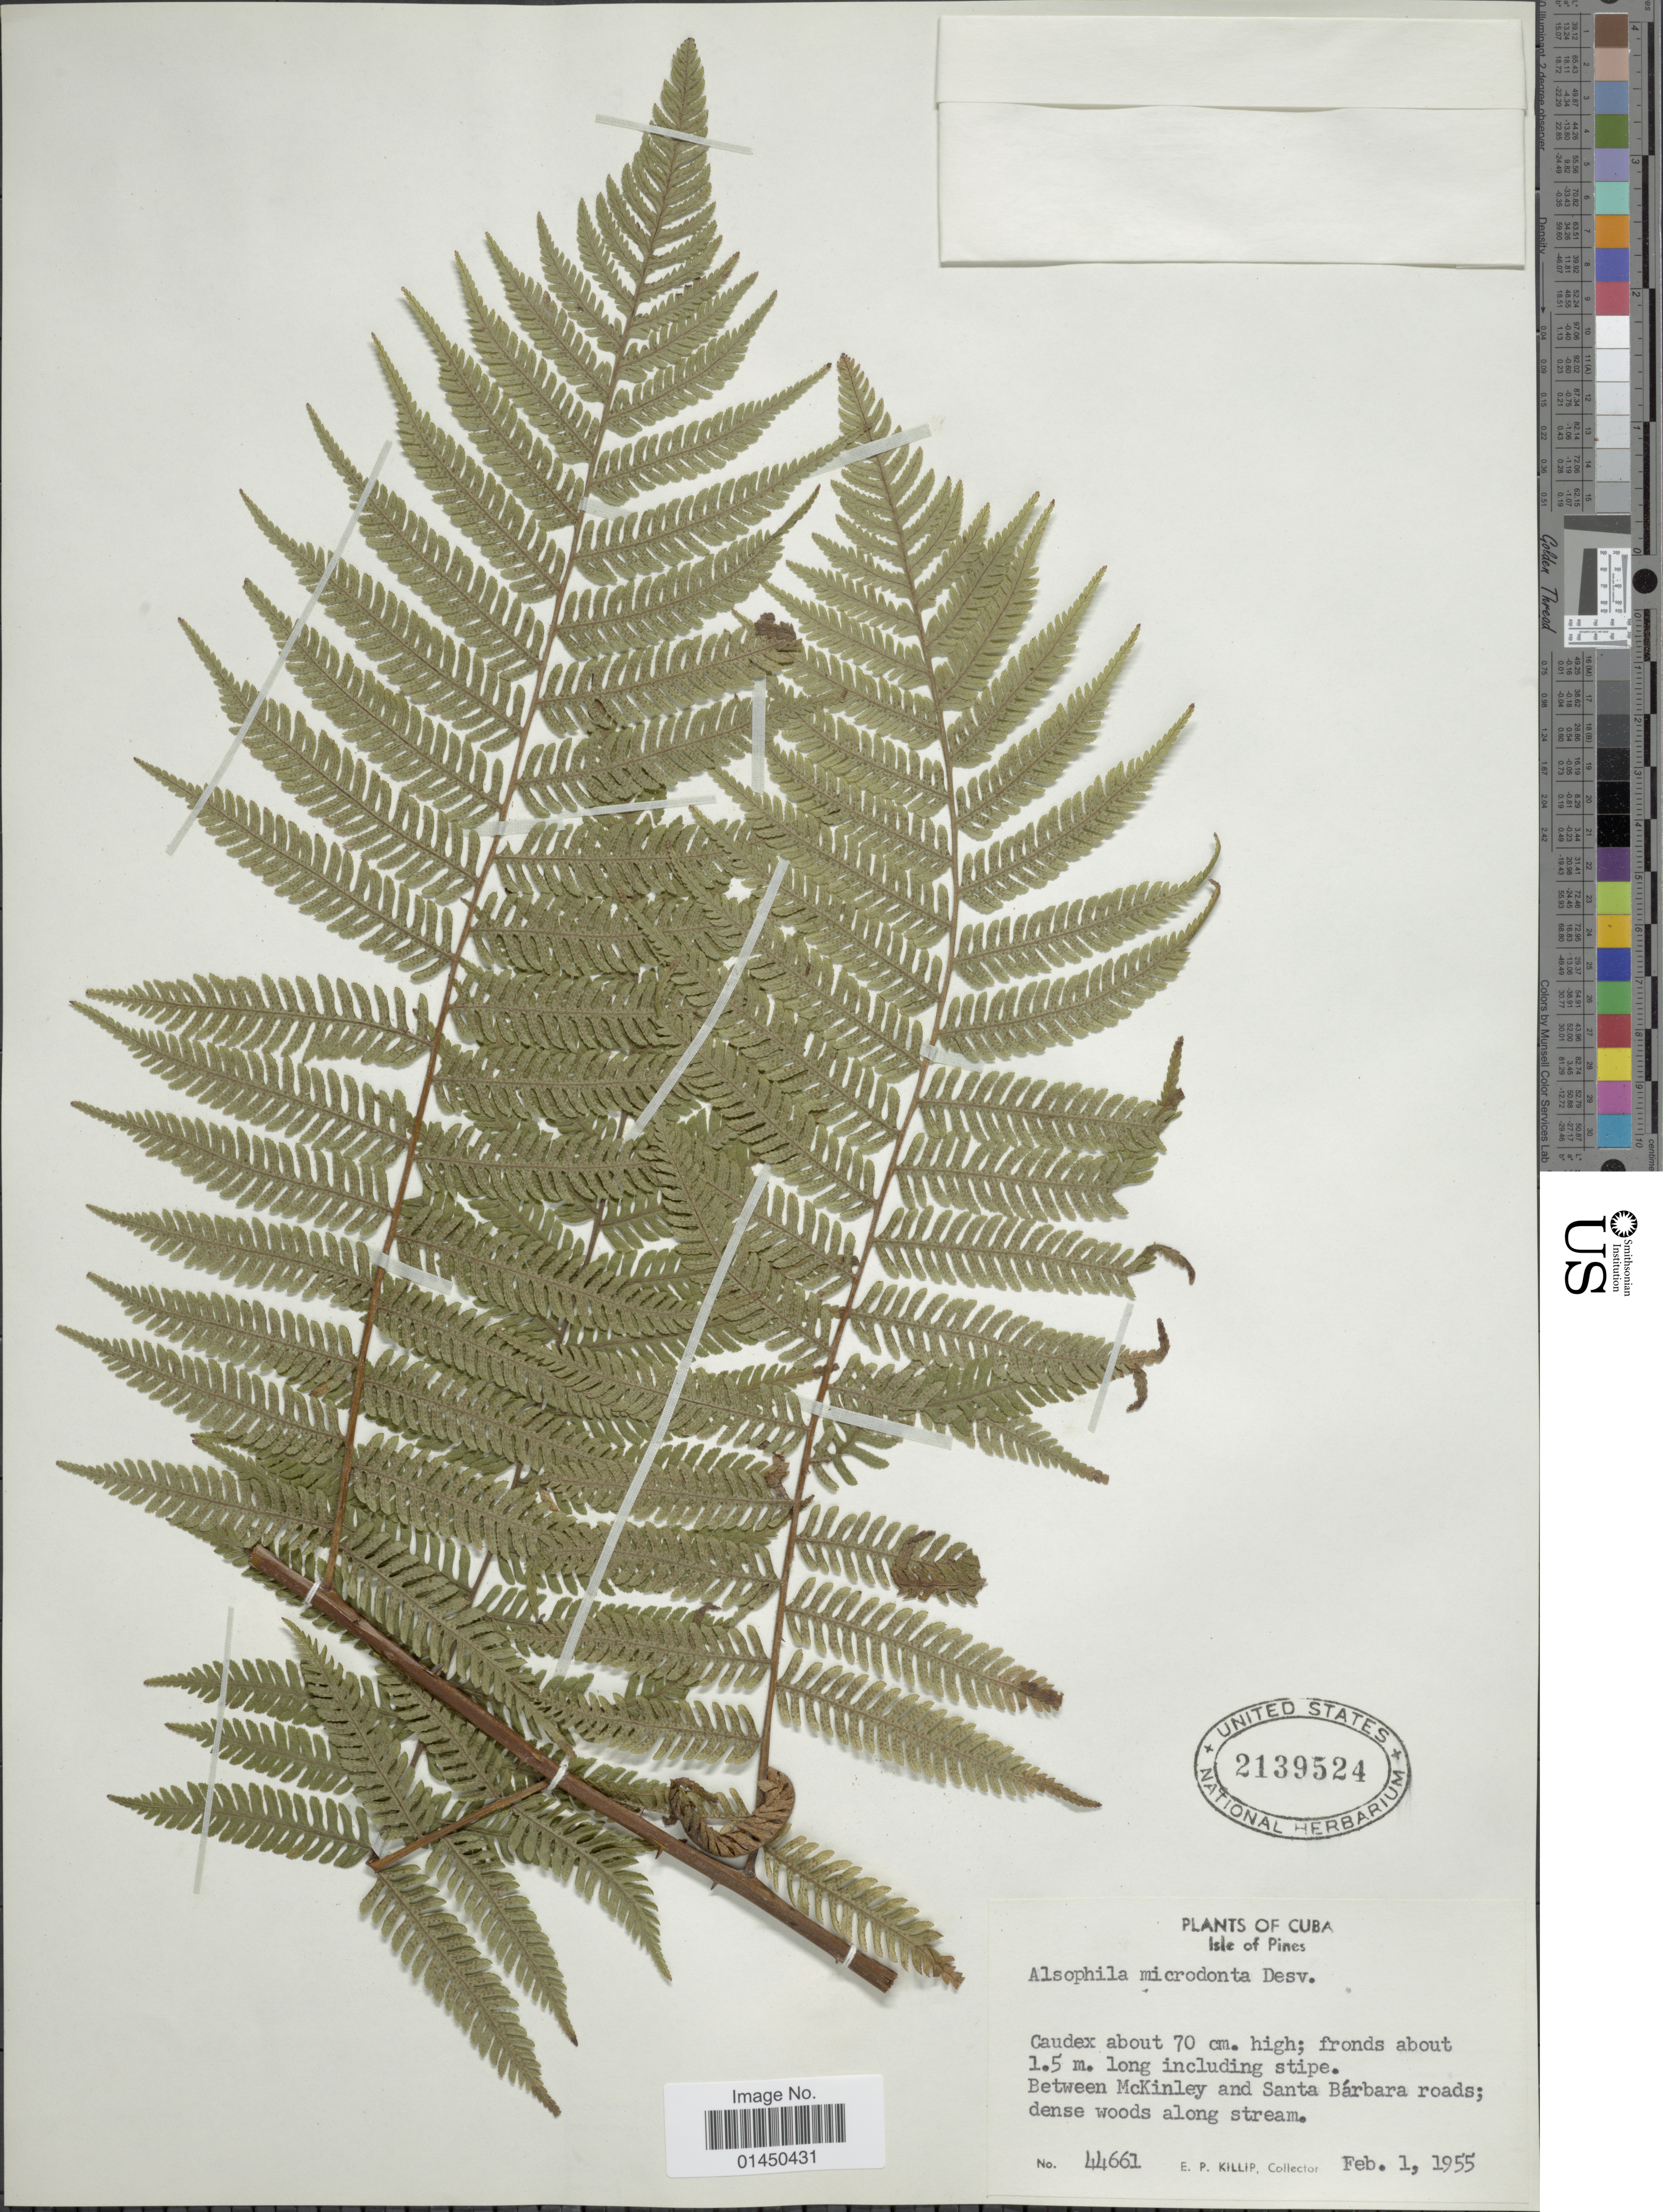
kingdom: Plantae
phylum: Tracheophyta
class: Polypodiopsida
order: Cyatheales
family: Cyatheaceae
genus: Cyathea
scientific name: Cyathea microdonta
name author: (Desv.) Domin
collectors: E. P. Killip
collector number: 44661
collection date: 1955-02-01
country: Cuba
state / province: Isla de la Juventud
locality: Isle Pines, between McKinley and Santa Barbara roads; dense woods along stream.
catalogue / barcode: US 2139524